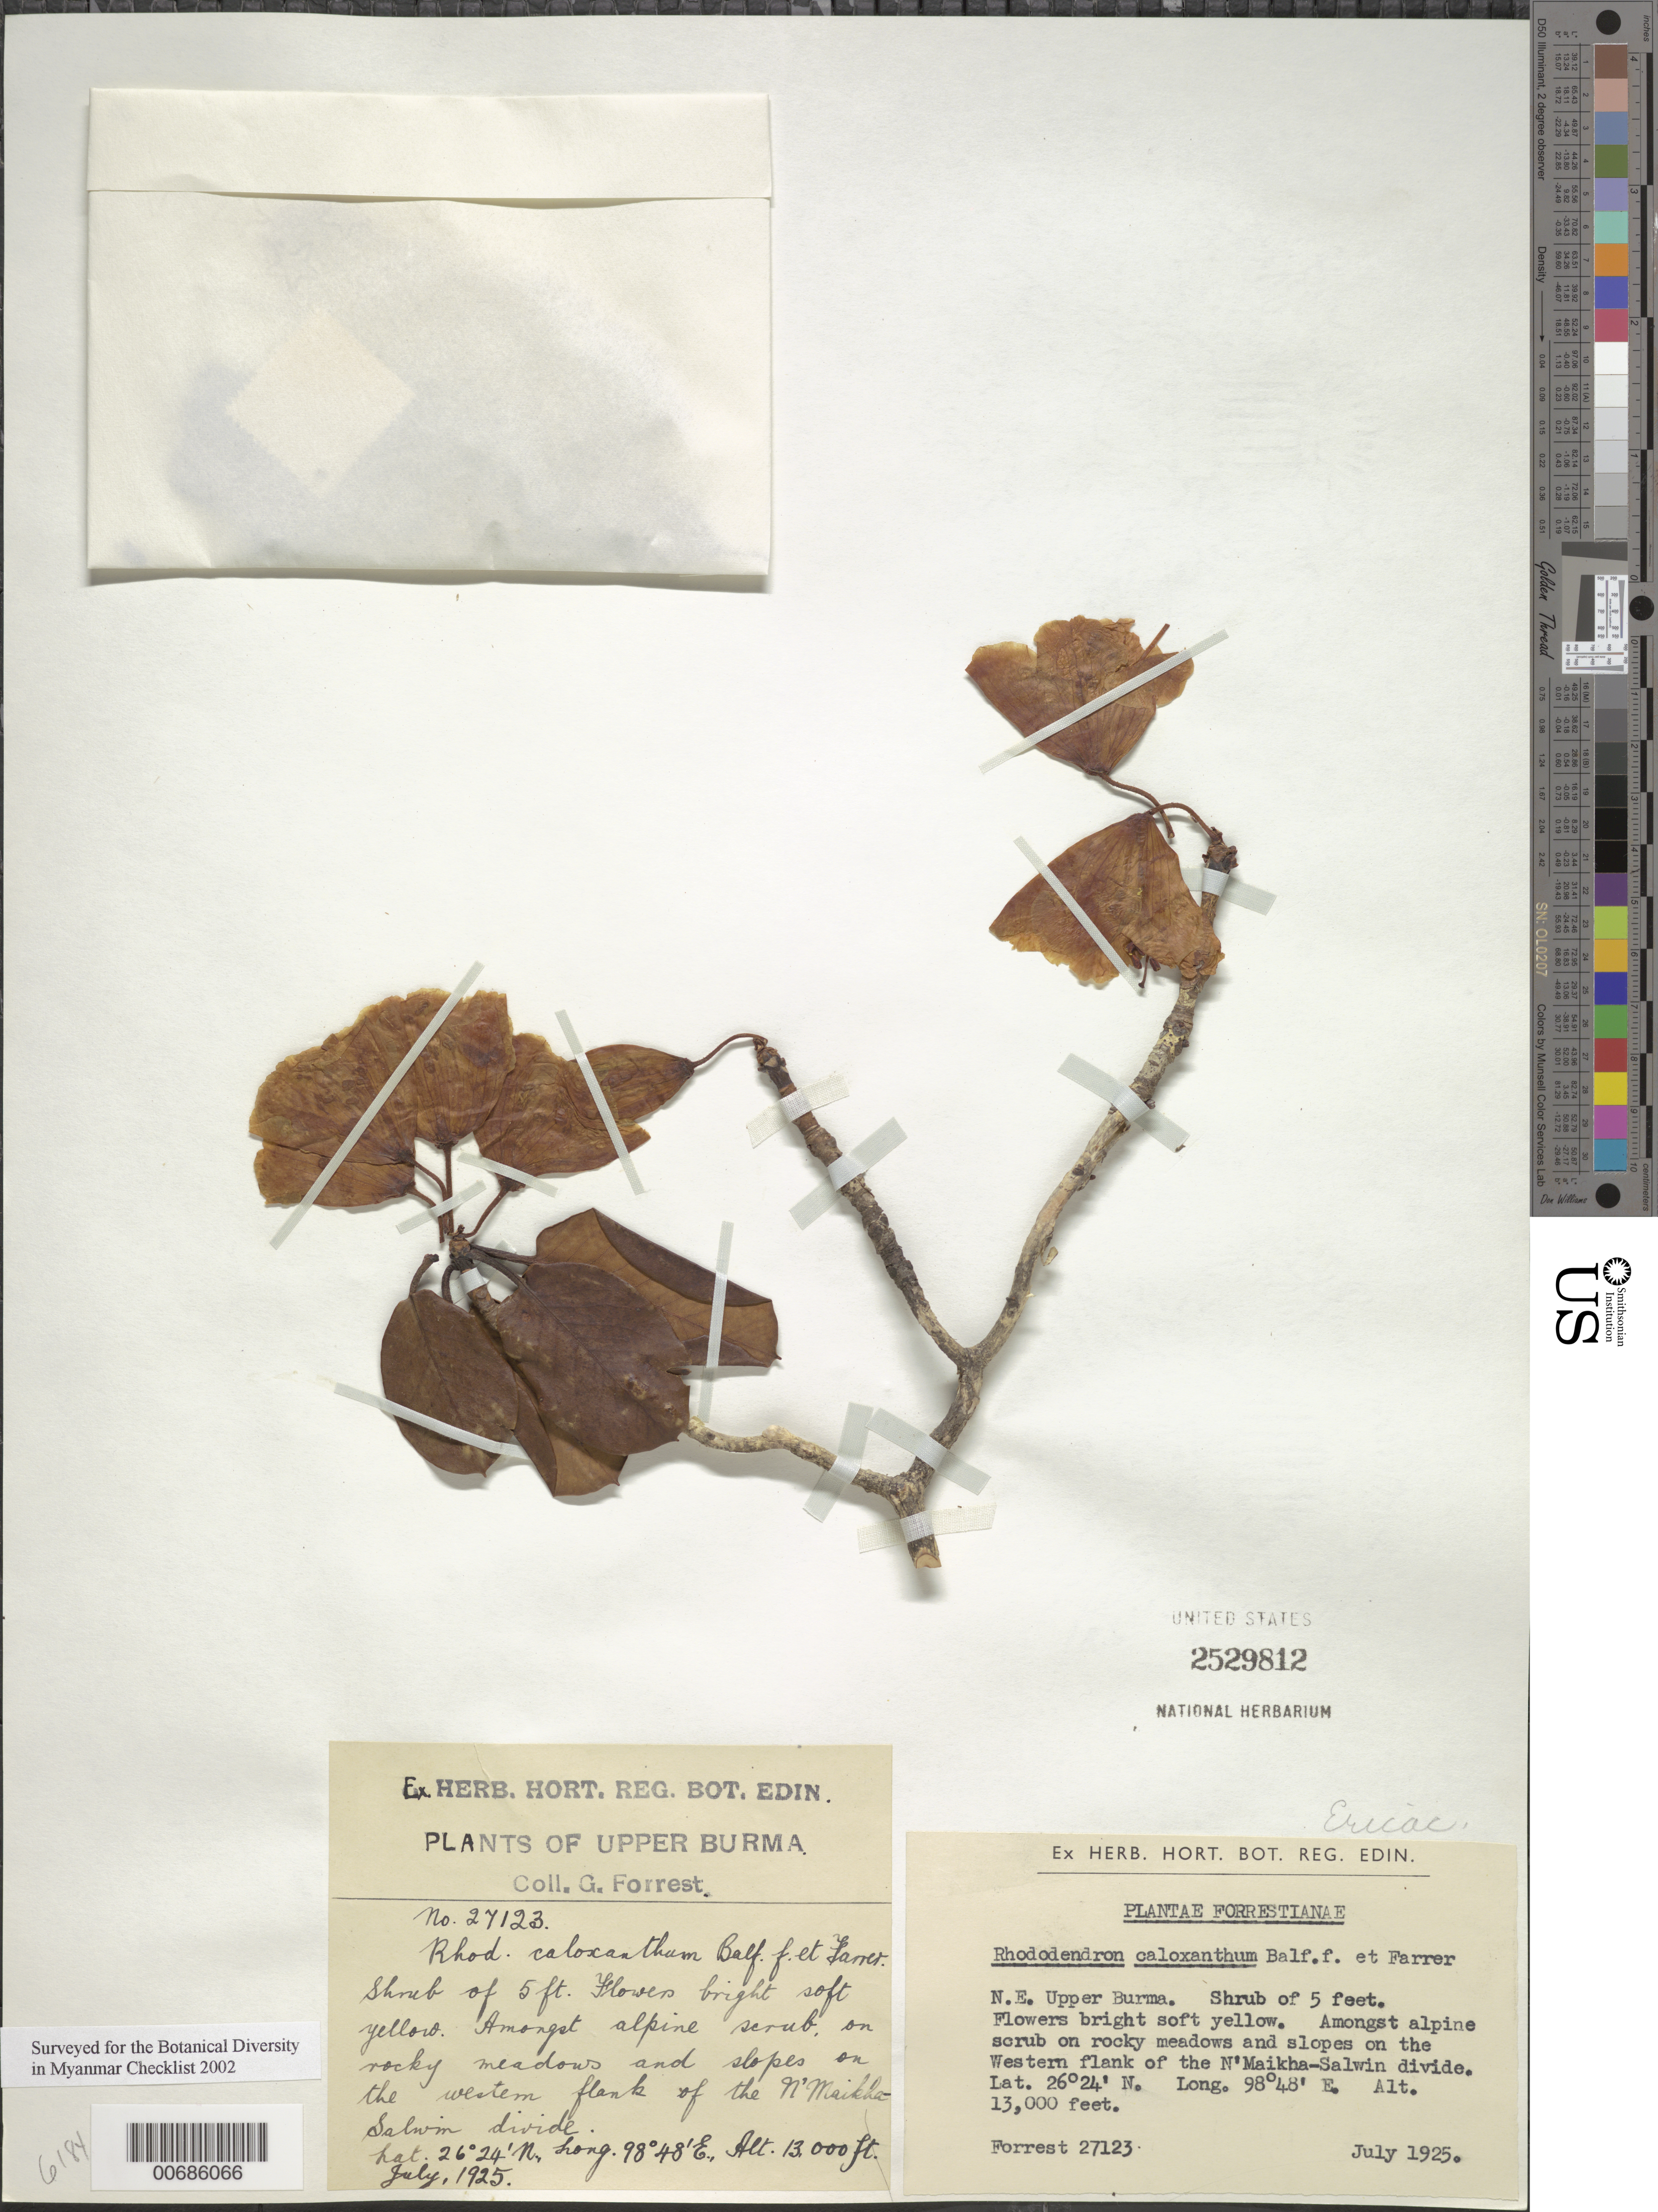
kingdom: Plantae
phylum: Tracheophyta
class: Magnoliopsida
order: Ericales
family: Ericaceae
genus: Rhododendron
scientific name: Rhododendron caloxanthum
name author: Balf. f. & Farrer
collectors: G. Forrest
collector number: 27123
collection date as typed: Jul 1925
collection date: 1925-07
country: Myanmar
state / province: Kachin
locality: N'Maikha-Salwin Divide, W flank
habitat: Alpine scrub on rocky meadows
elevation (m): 3962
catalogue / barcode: US 2529812